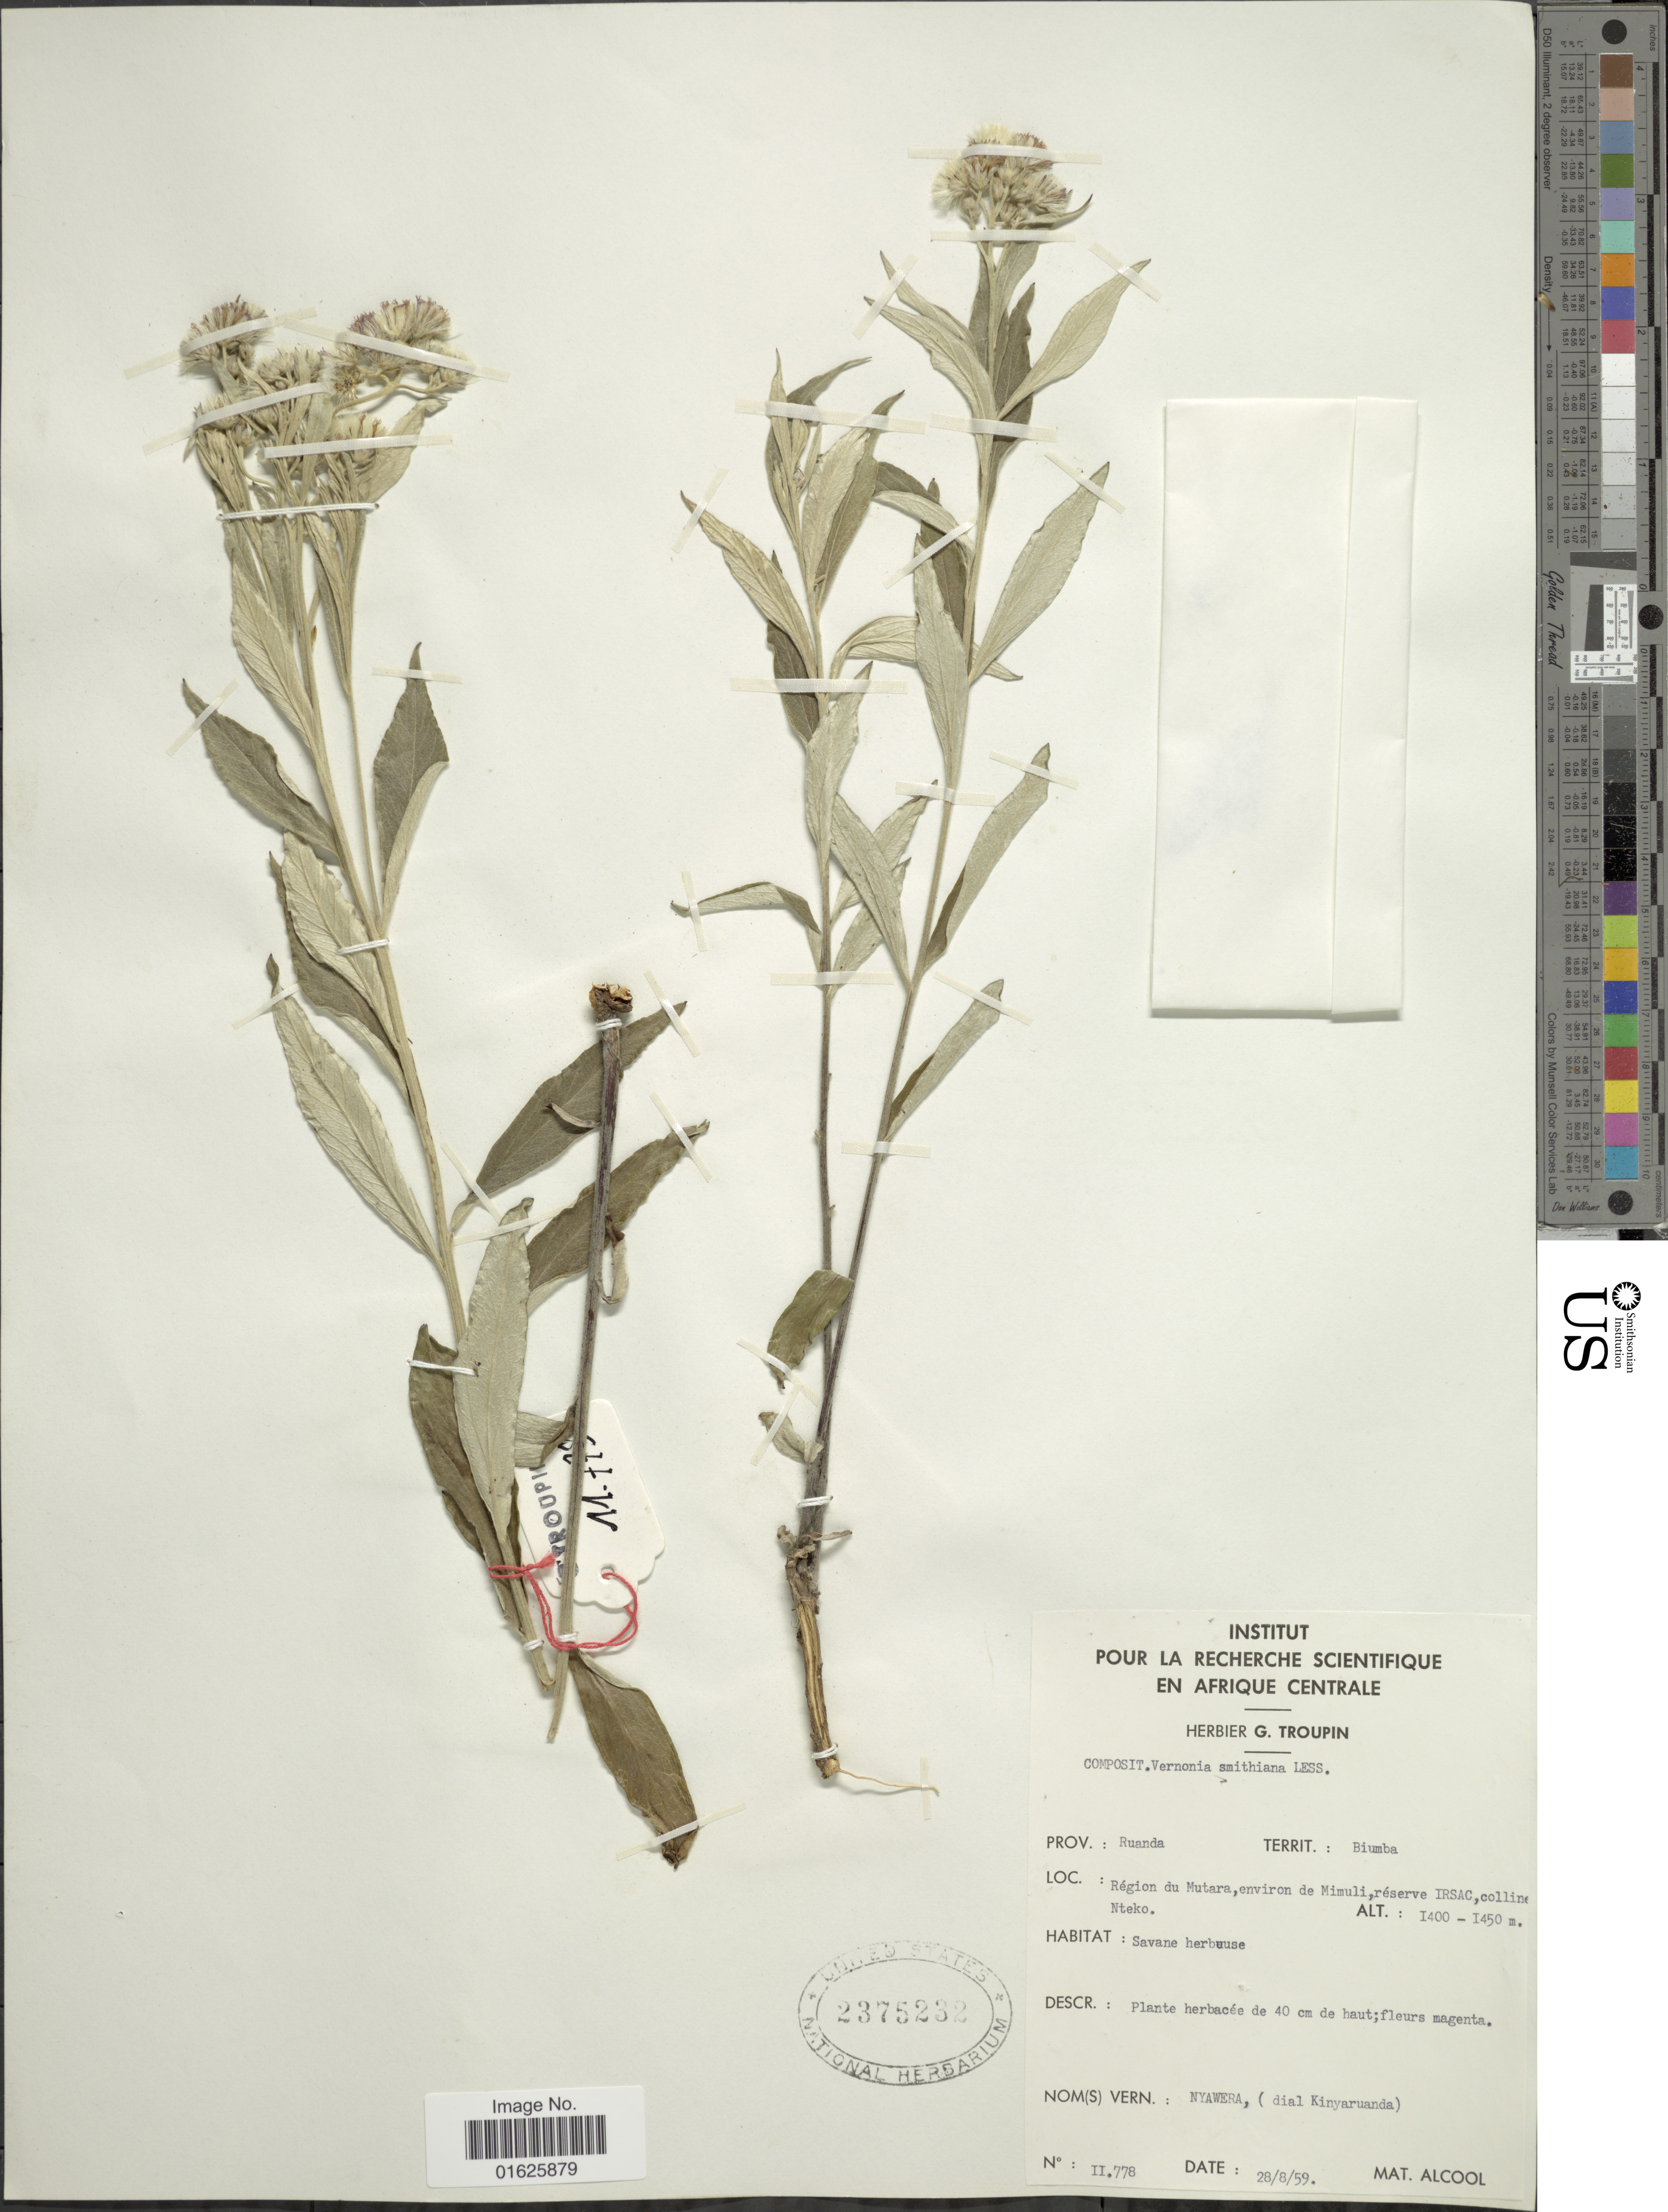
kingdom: Plantae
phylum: Tracheophyta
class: Magnoliopsida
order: Asterales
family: Asteraceae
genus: Hilliardiella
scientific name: Hilliardiella smithiana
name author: (Less.) H. Rob.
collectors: ex herb. G. Troupin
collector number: II.778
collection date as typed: Transcribed d/m/y: 28/8/59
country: Rwanda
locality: Prov. Ruanda, territ: Biumba, Région du Mutara, environ de Mimuli, réserve IRSAC, colline Nteko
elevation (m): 1400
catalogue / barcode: US 2375232